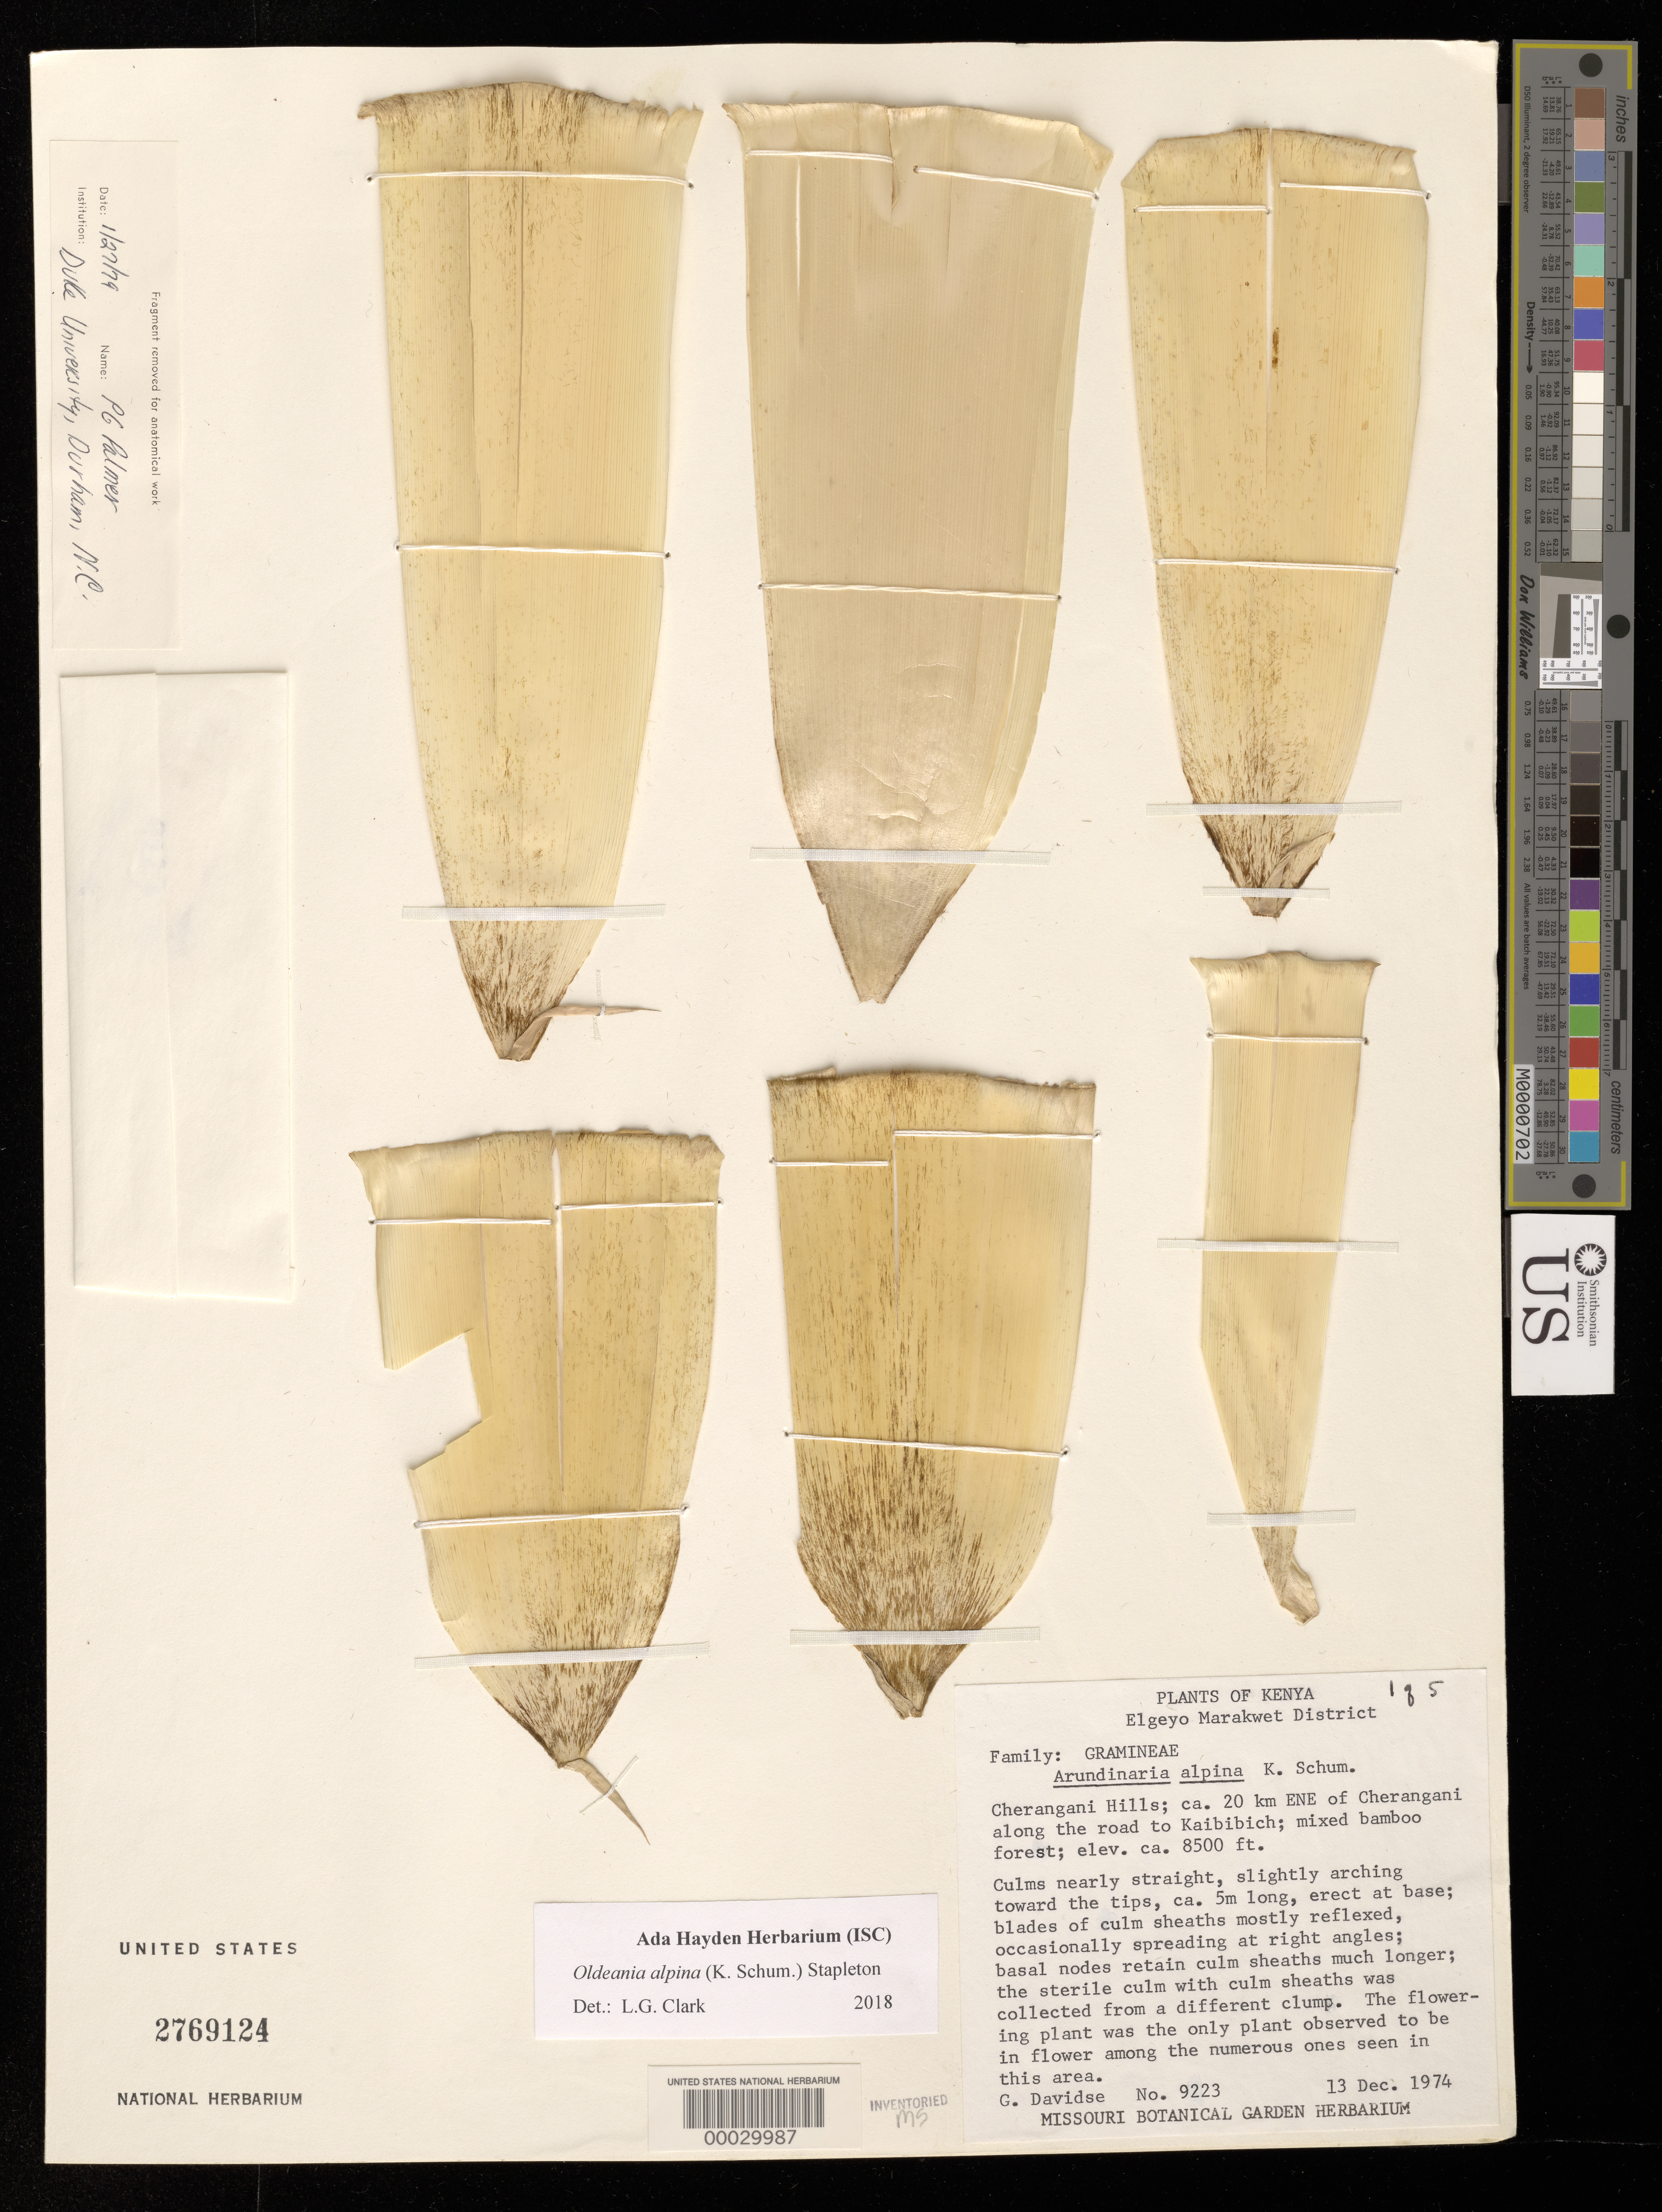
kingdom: Plantae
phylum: Tracheophyta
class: Liliopsida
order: Poales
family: Poaceae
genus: Oldeania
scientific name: Oldeania alpina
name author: (K. Schum.) Stapleton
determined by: Clark, L. G.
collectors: G. Davidse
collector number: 9223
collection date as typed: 13 Dec 1974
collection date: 1974-12-13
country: Kenya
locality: Cherangani hills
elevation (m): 2593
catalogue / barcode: US 2769124